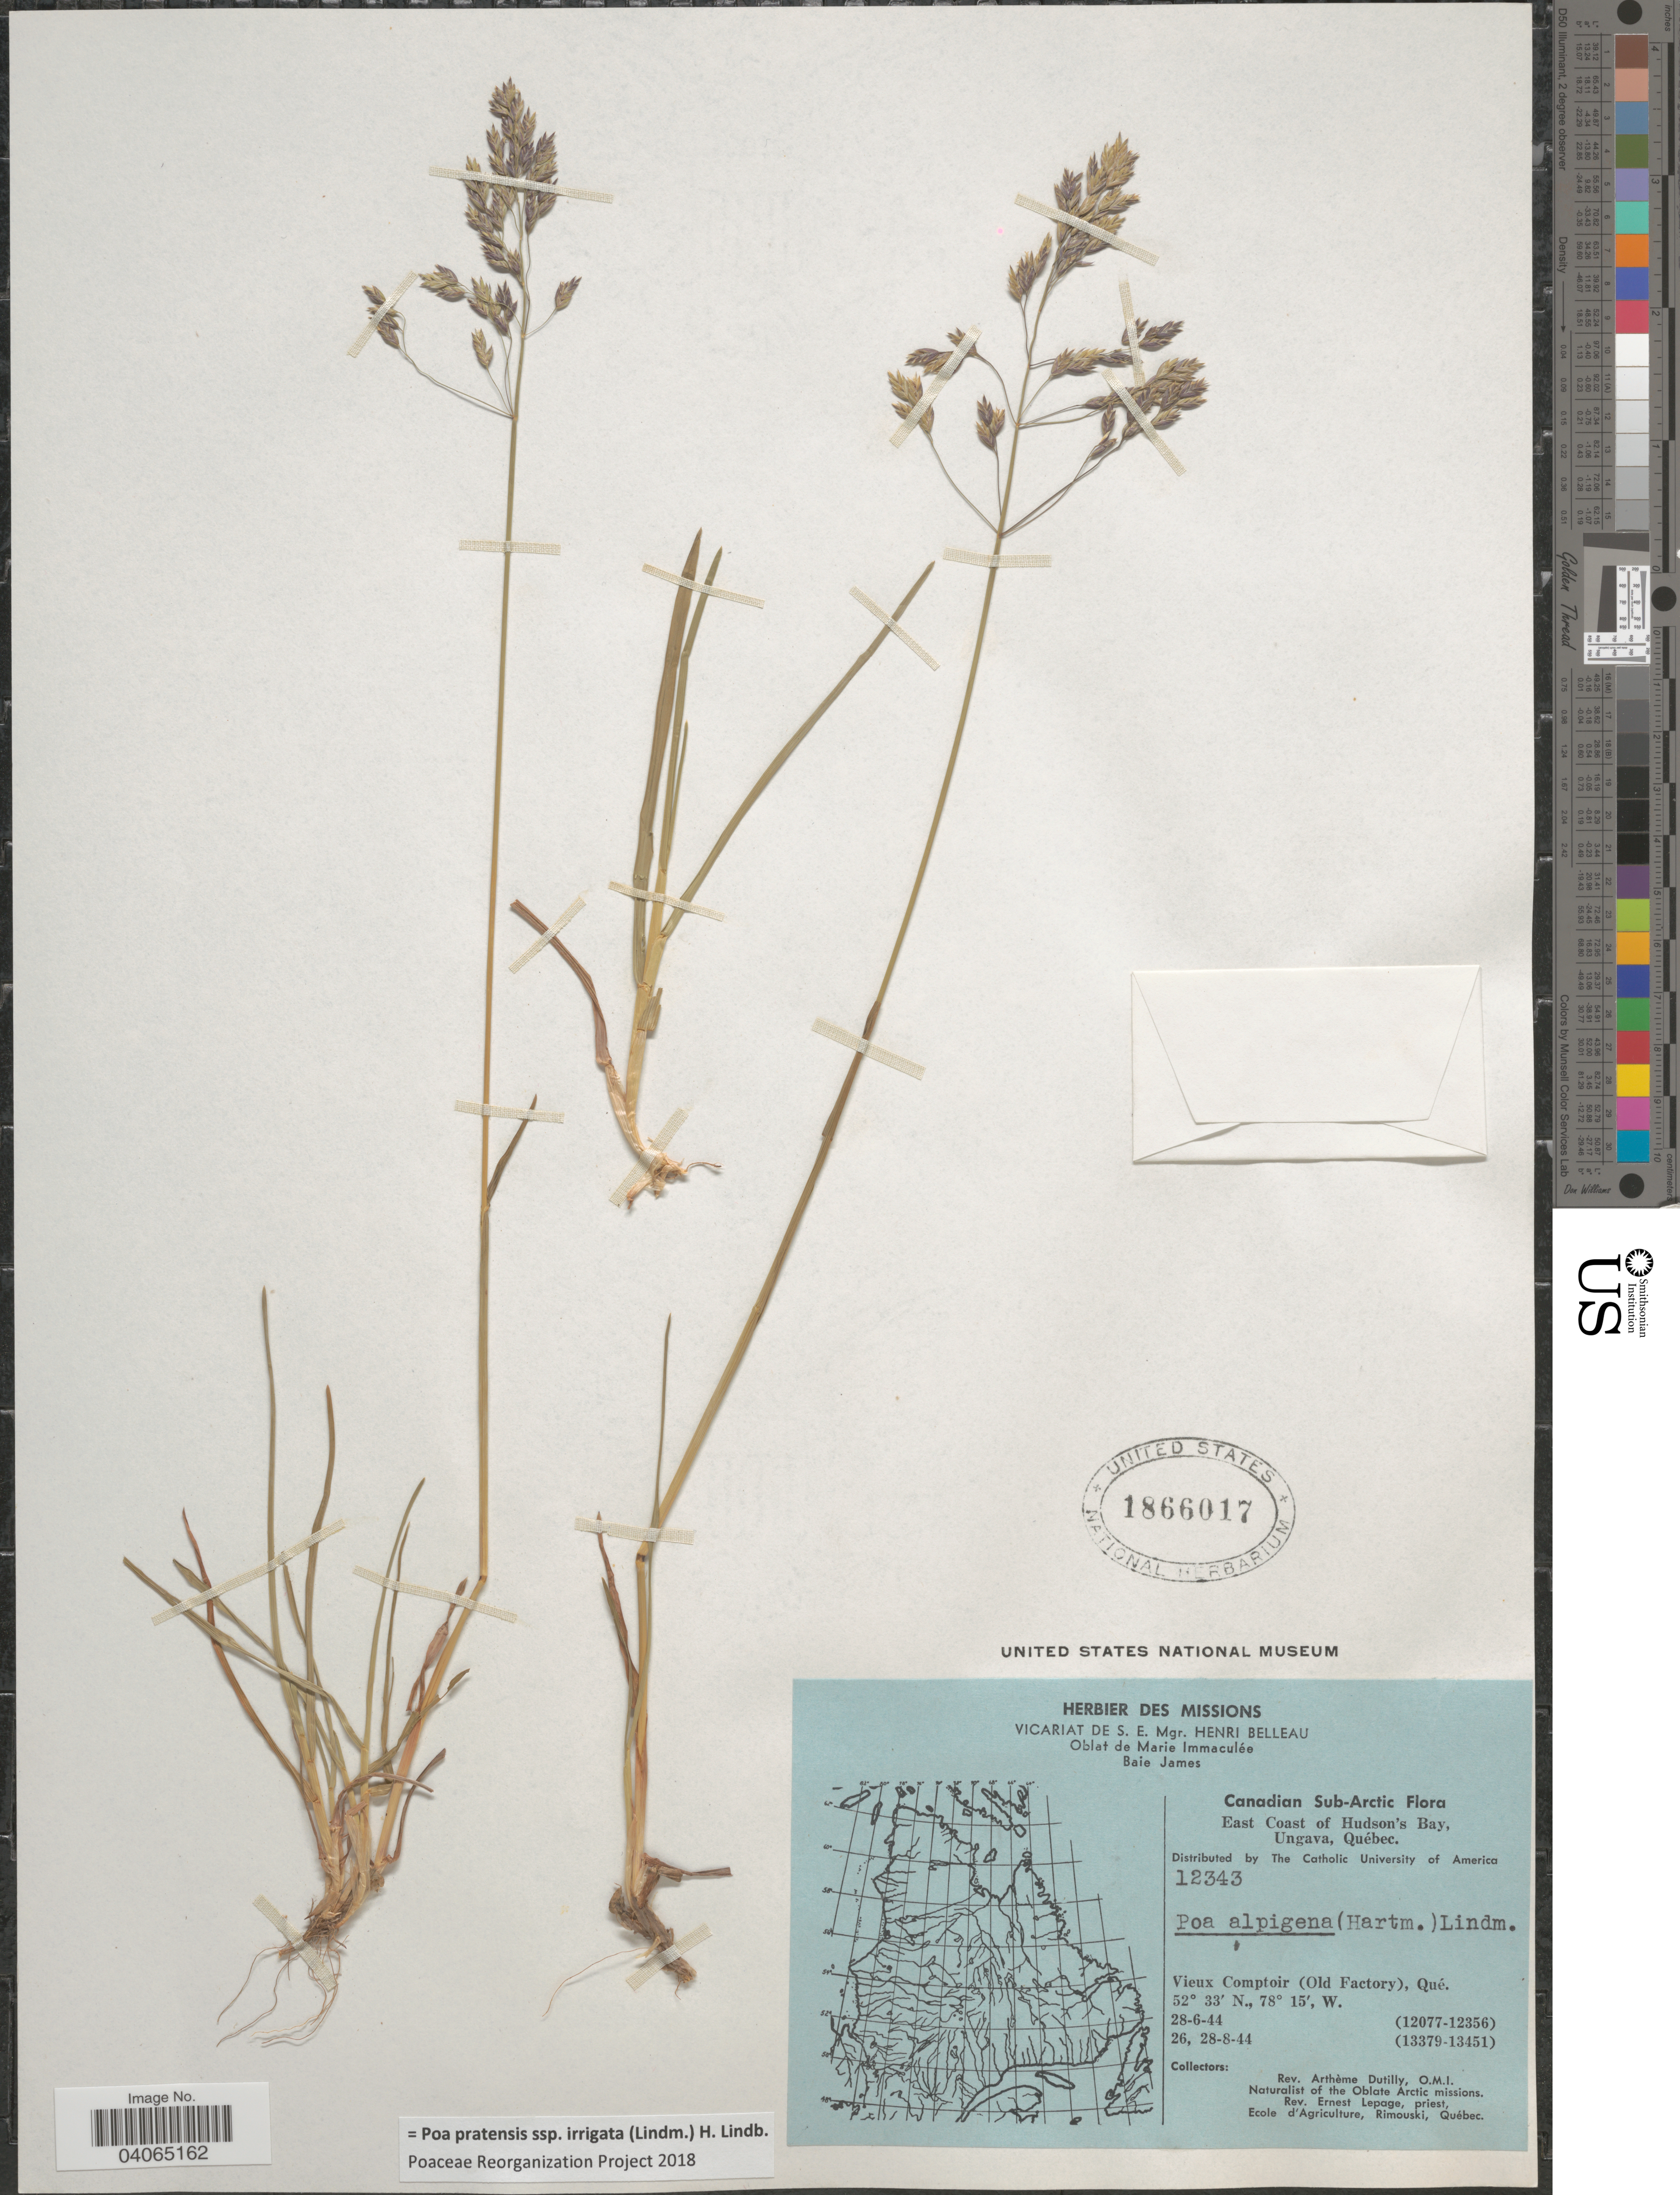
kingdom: Plantae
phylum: Tracheophyta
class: Liliopsida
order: Poales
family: Poaceae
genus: Poa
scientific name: Poa pratensis subsp. irrigata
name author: (Lindm.) H. Lindb.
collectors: P. Dutilly & E. Lepage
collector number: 12343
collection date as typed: Transcribed d/m/y: 28/6/44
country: Canada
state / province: Quebec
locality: Canadian Sub-Arctic. East Coast of Hudson's Bay, Ungava. Vieux Comptoir (Old Factory).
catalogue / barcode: US 1866017